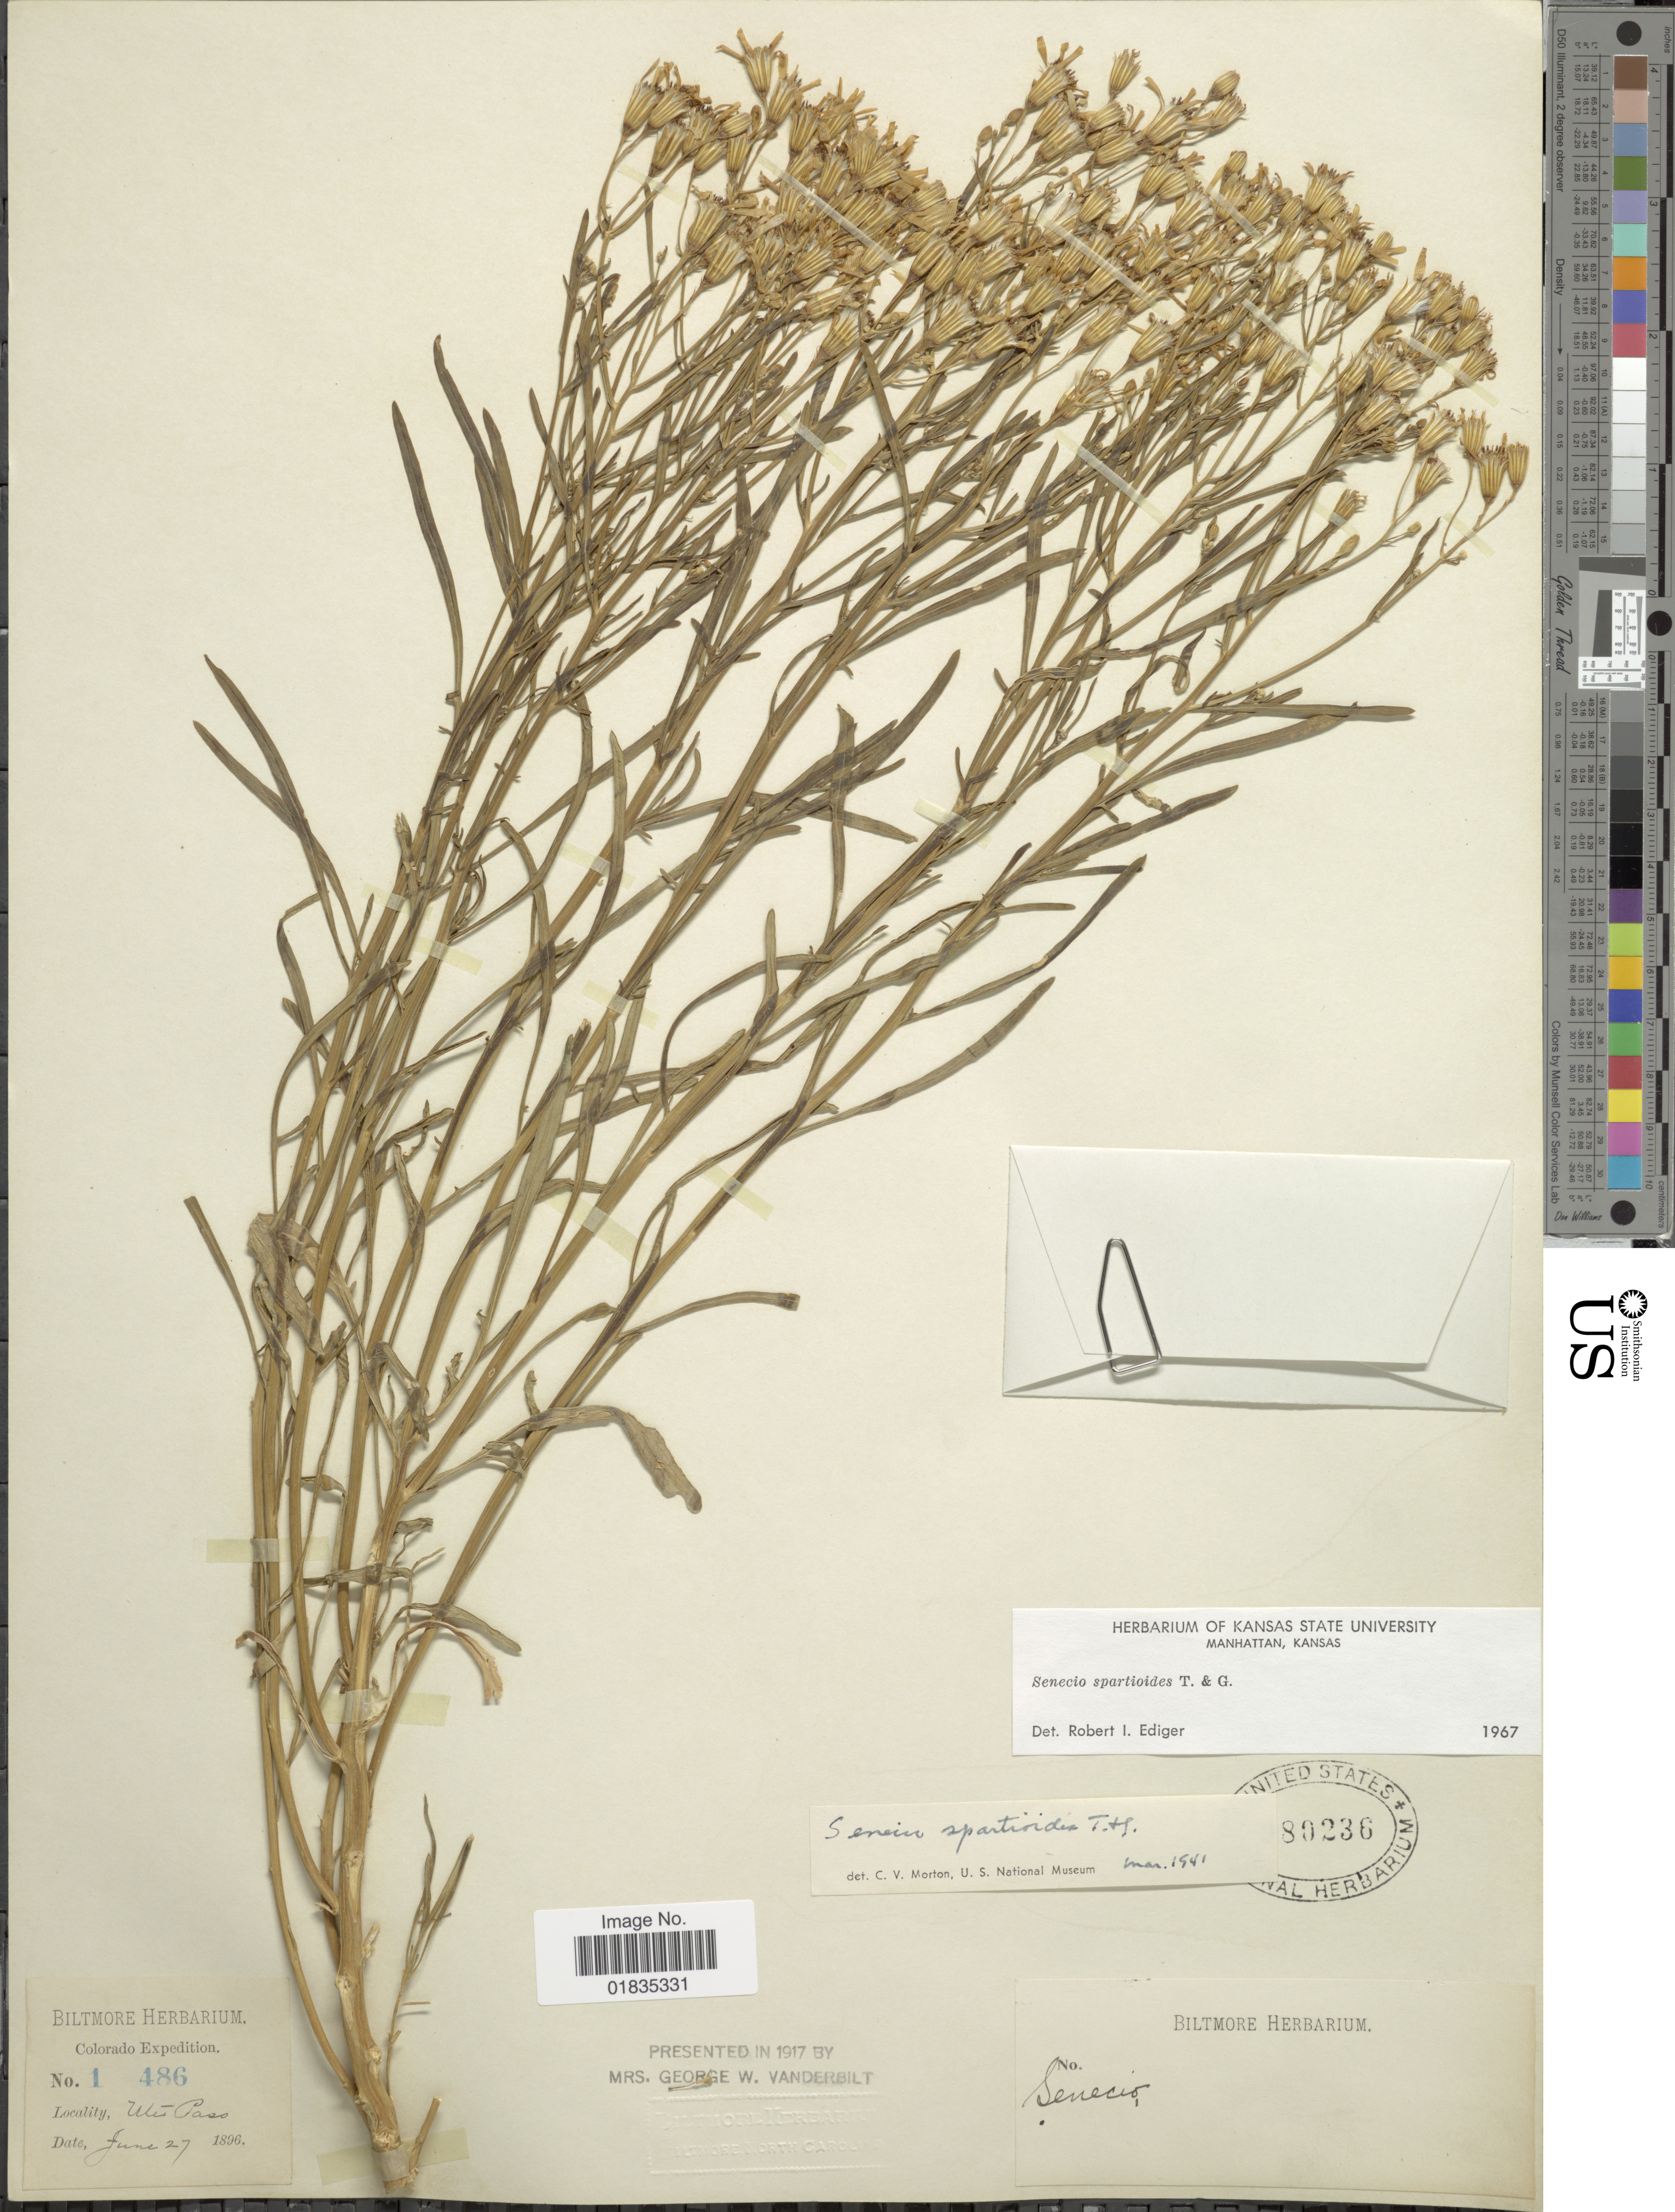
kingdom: Plantae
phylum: Tracheophyta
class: Magnoliopsida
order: Asterales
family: Asteraceae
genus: Senecio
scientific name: Senecio spartioides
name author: Torr. & A. Gray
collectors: ex herb. Biltmore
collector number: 1 486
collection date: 1896-06-27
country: United States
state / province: Colorado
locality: Ute Pass.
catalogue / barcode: US 80236